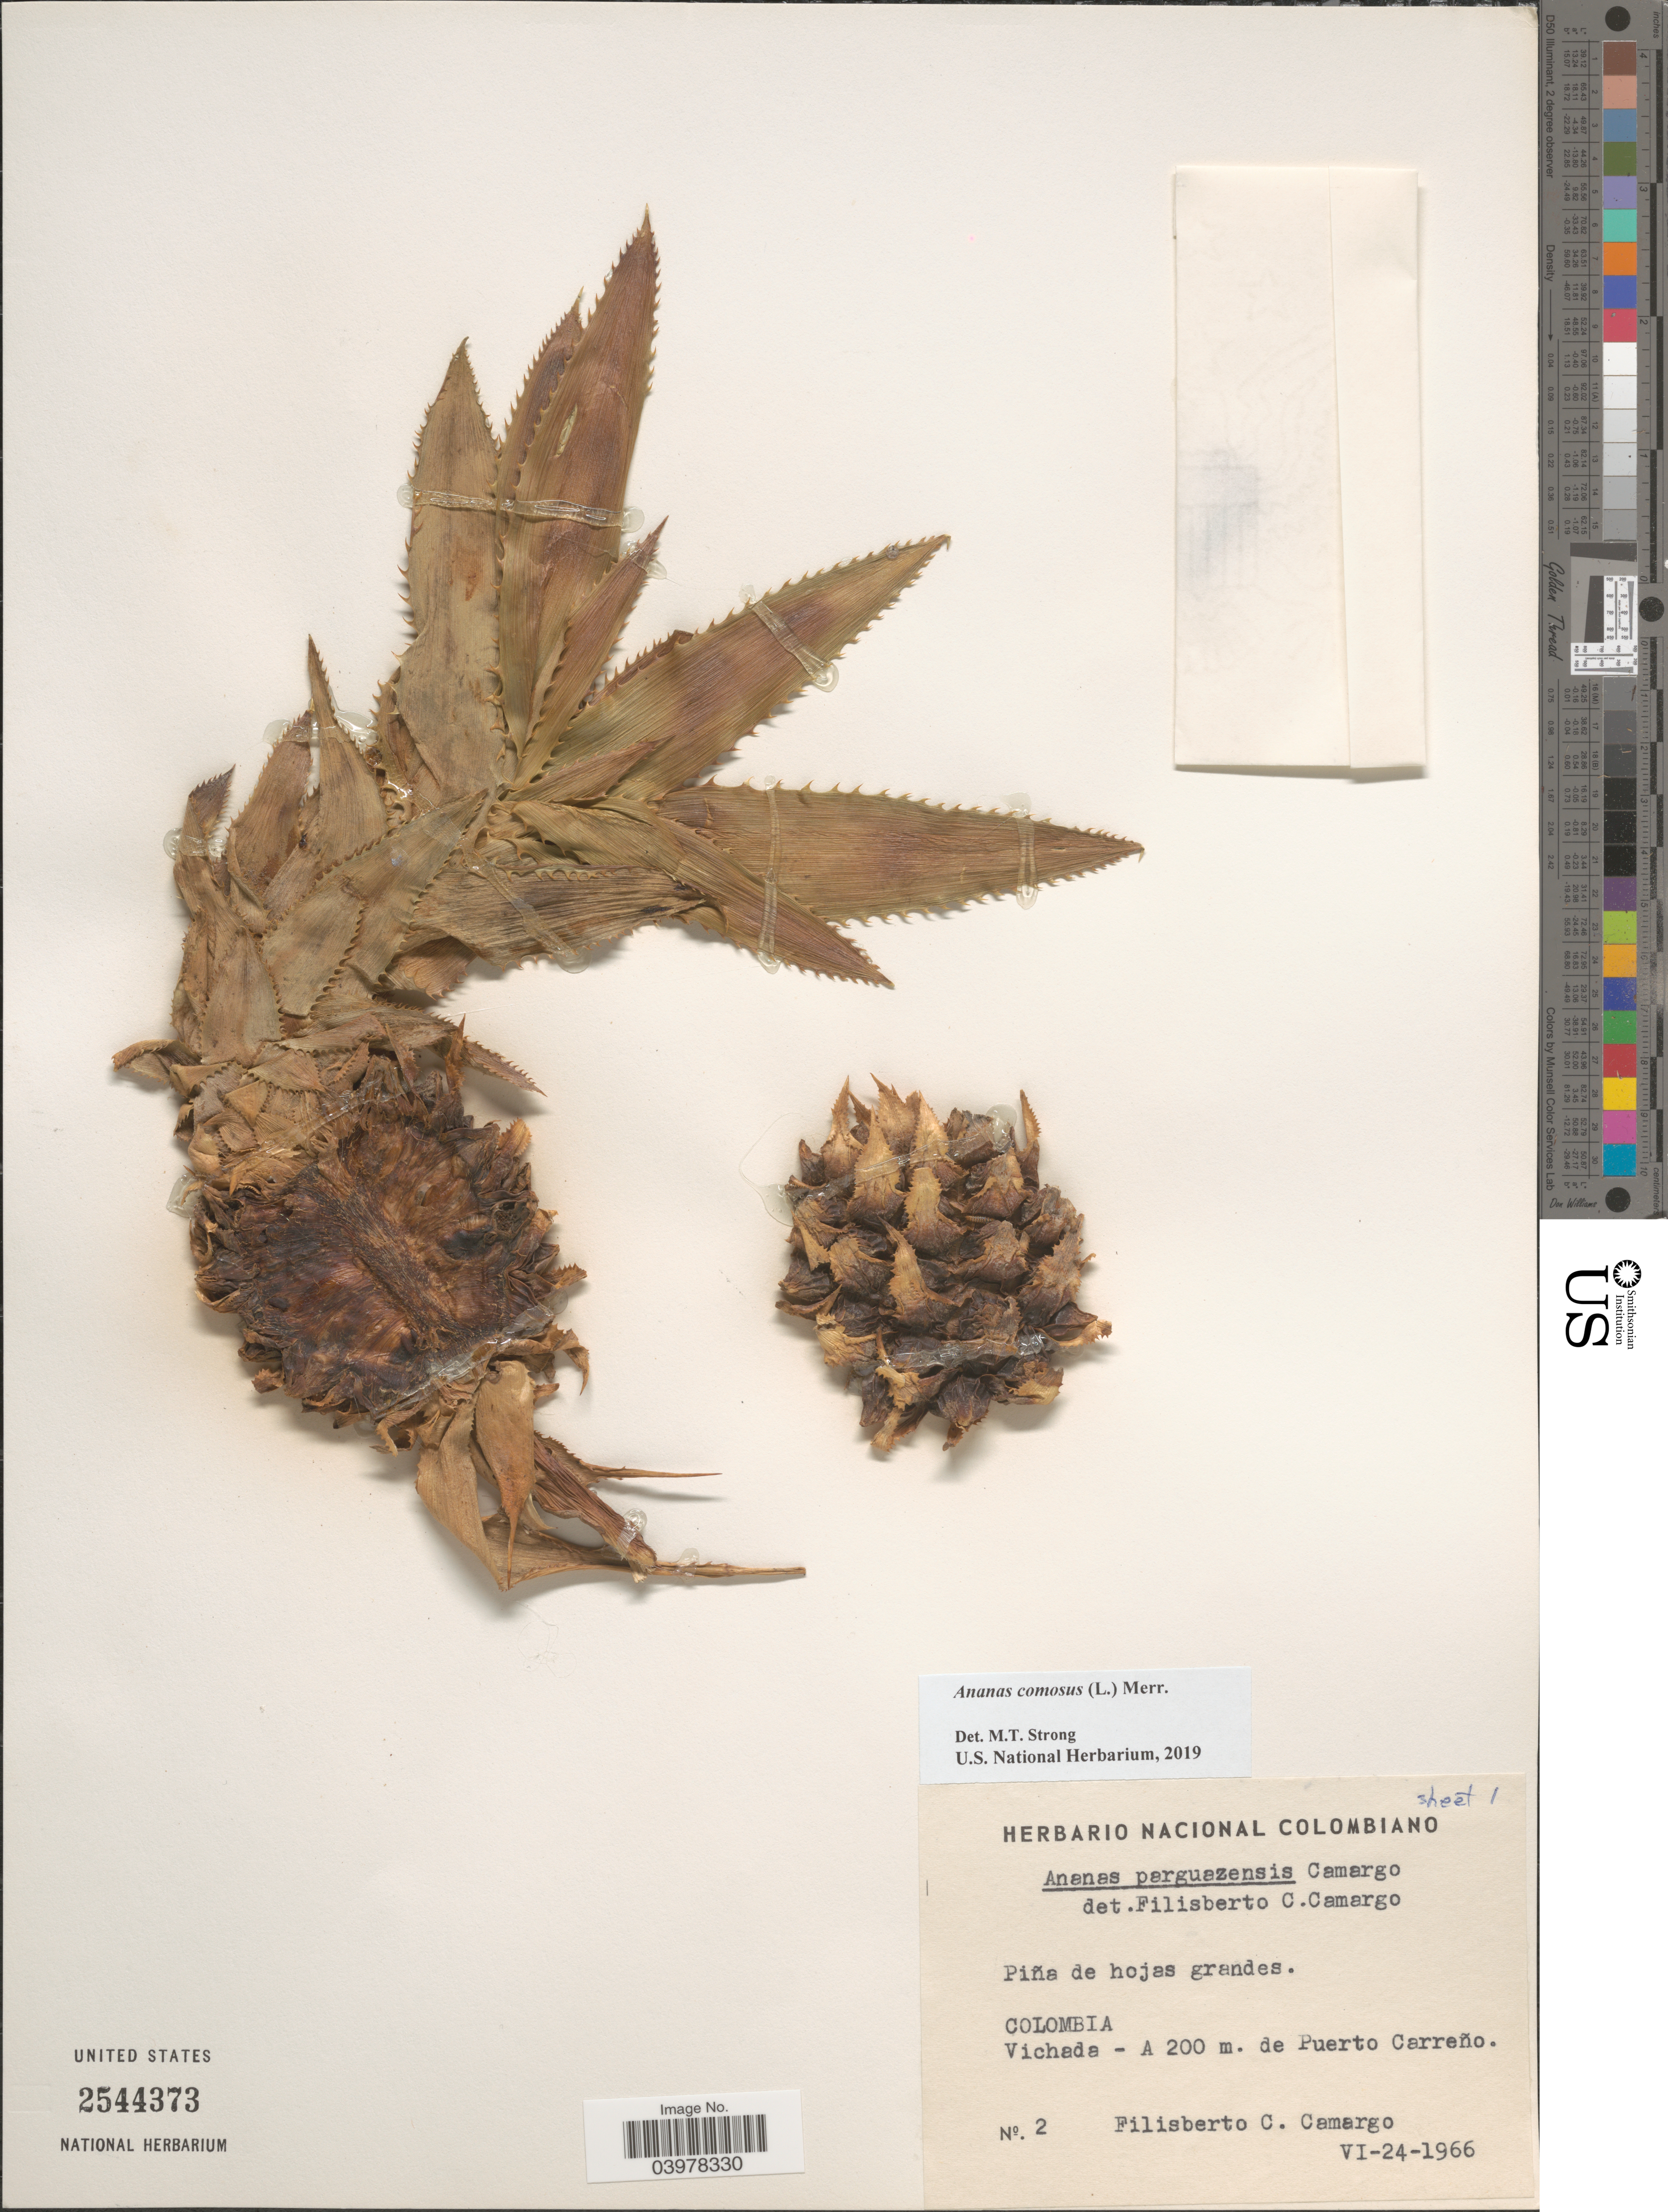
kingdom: Plantae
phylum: Tracheophyta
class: Liliopsida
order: Poales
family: Bromeliaceae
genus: Ananas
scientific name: Ananas comosus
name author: (L.) Merr.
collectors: F. C. Camargo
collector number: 2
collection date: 1966-06-24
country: Colombia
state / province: Vichada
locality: A 200 m. de Puerto Carreño.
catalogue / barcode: US 2544373